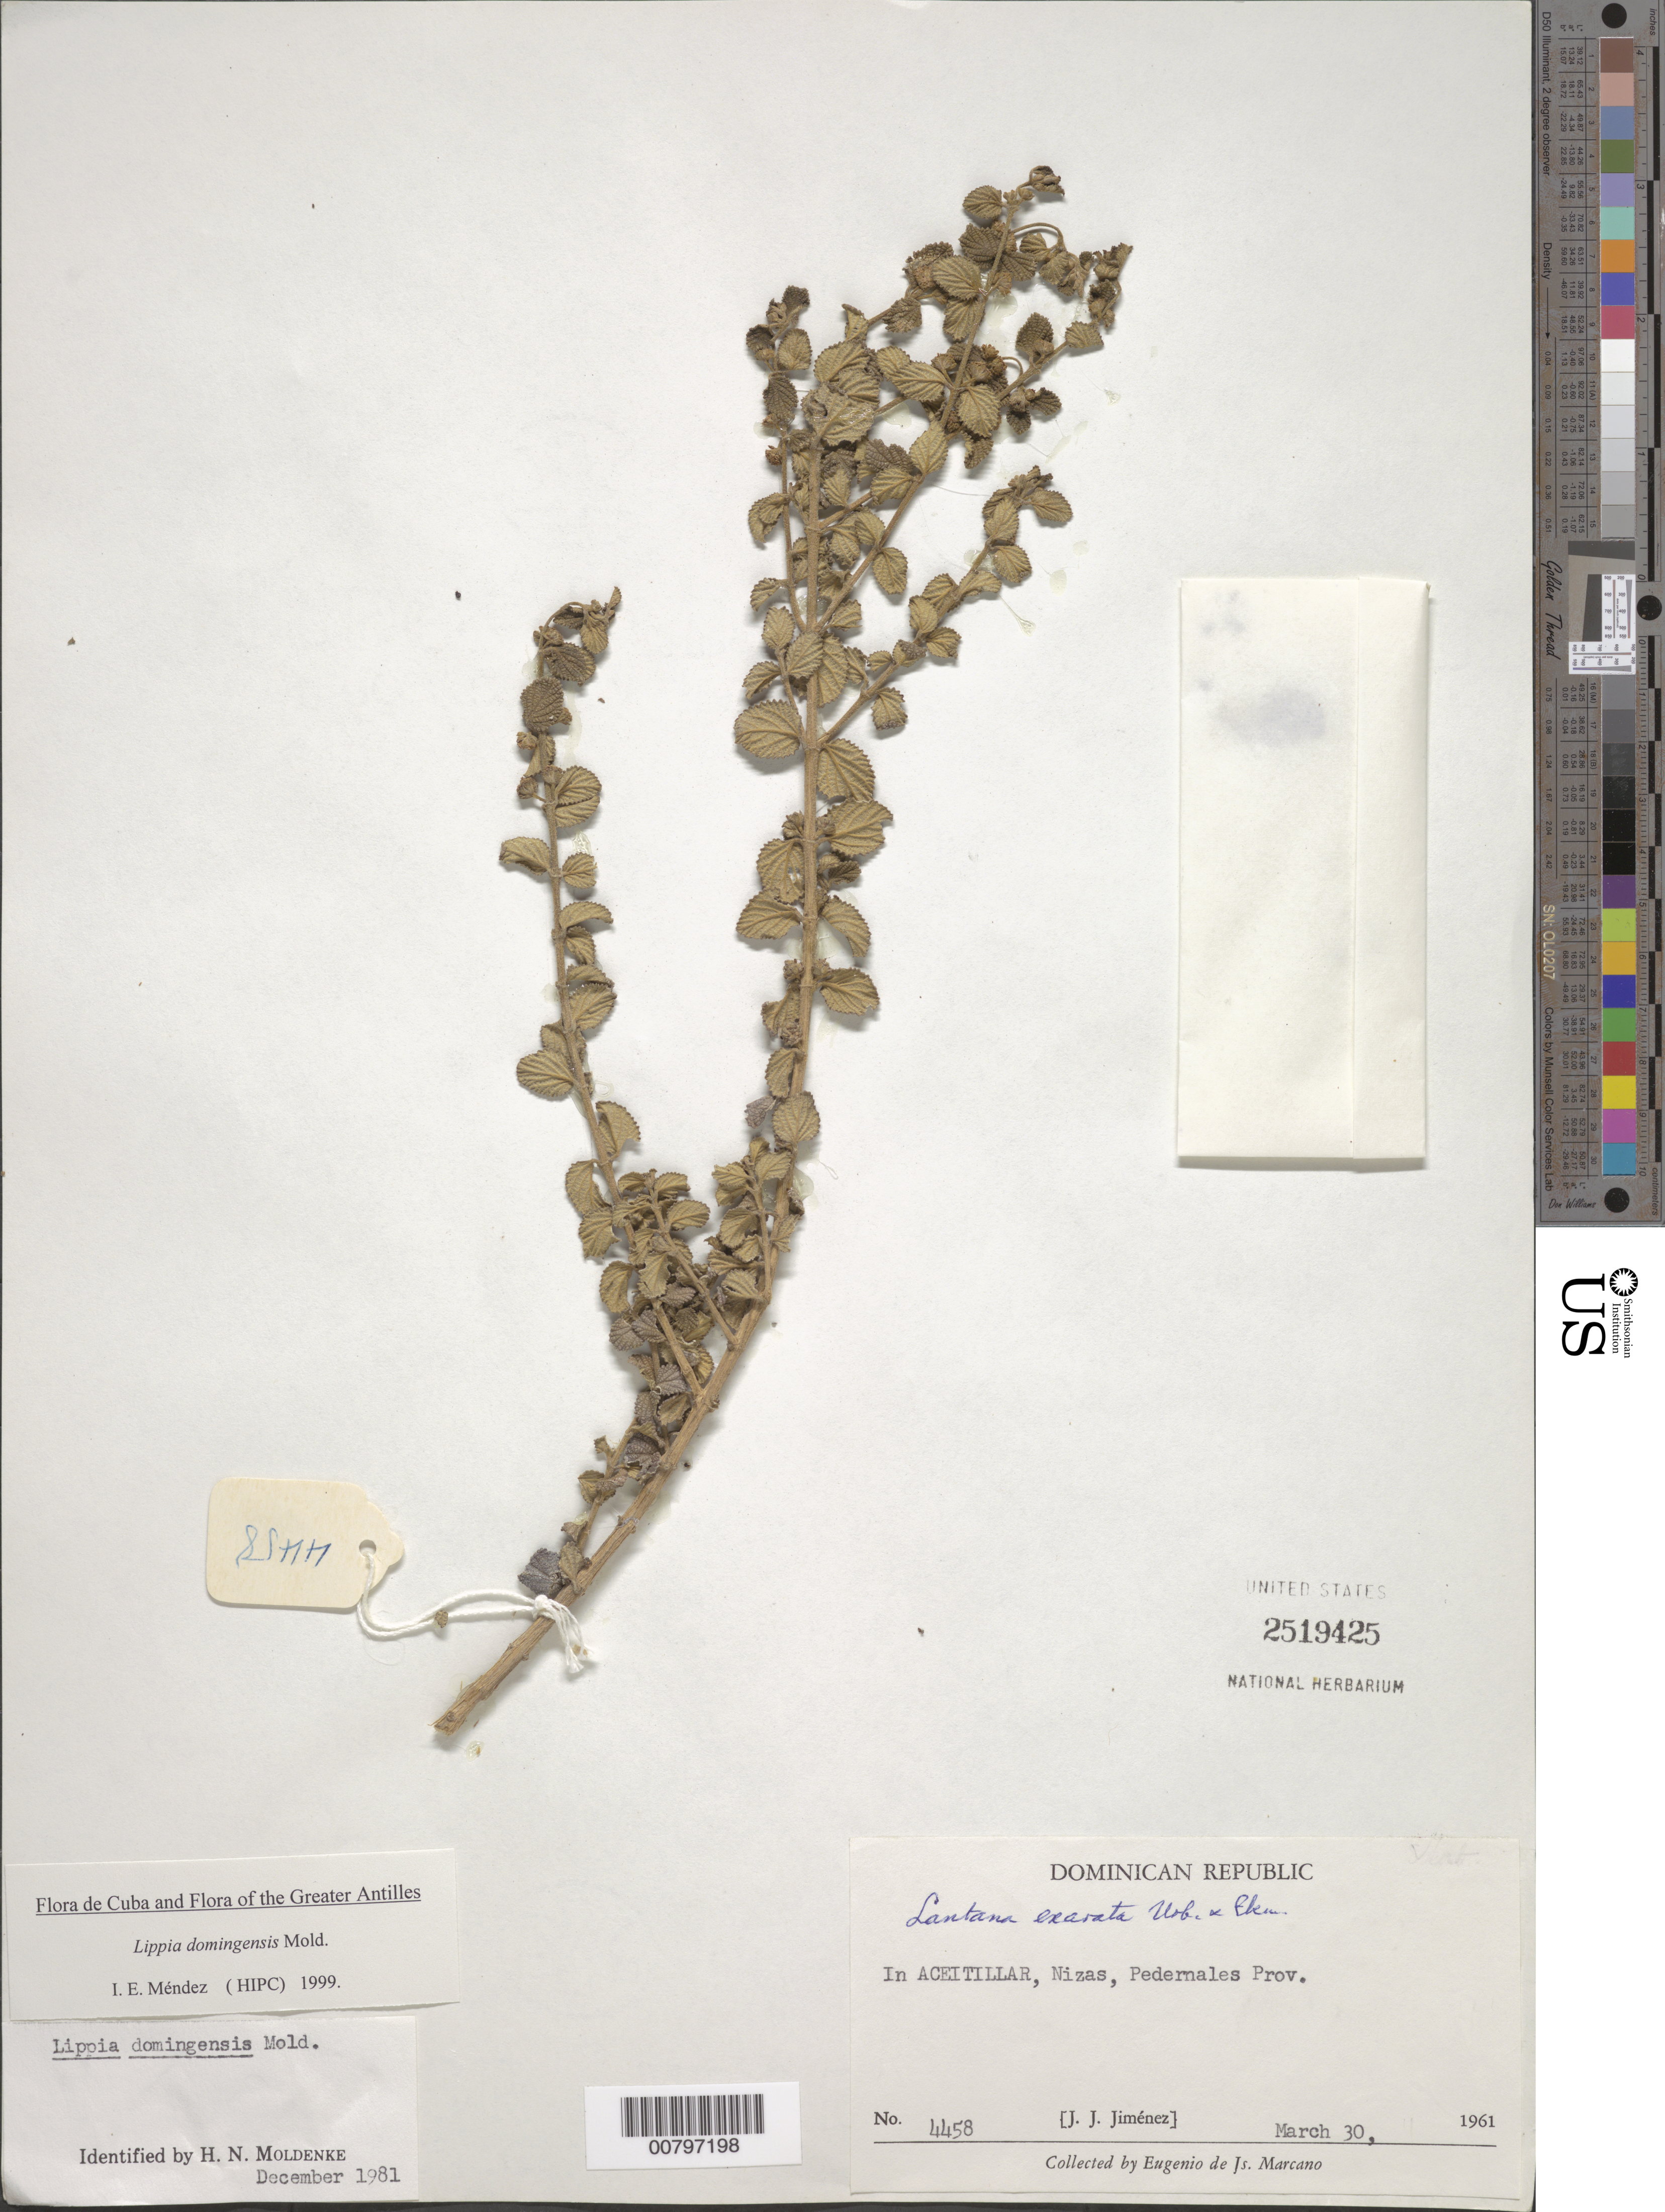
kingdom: Plantae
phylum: Tracheophyta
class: Magnoliopsida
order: Lamiales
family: Verbenaceae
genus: Lippia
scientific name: Lippia domingensis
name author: Moldenke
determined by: Méndez, Isidro E., (HIPC)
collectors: J. J. Jiménez Almonte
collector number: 4458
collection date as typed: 30 Mar 1961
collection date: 1961-03-30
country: Dominican Republic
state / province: Pedernales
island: Hispaniola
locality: Aceitillar, Nizas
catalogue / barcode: US 2519425